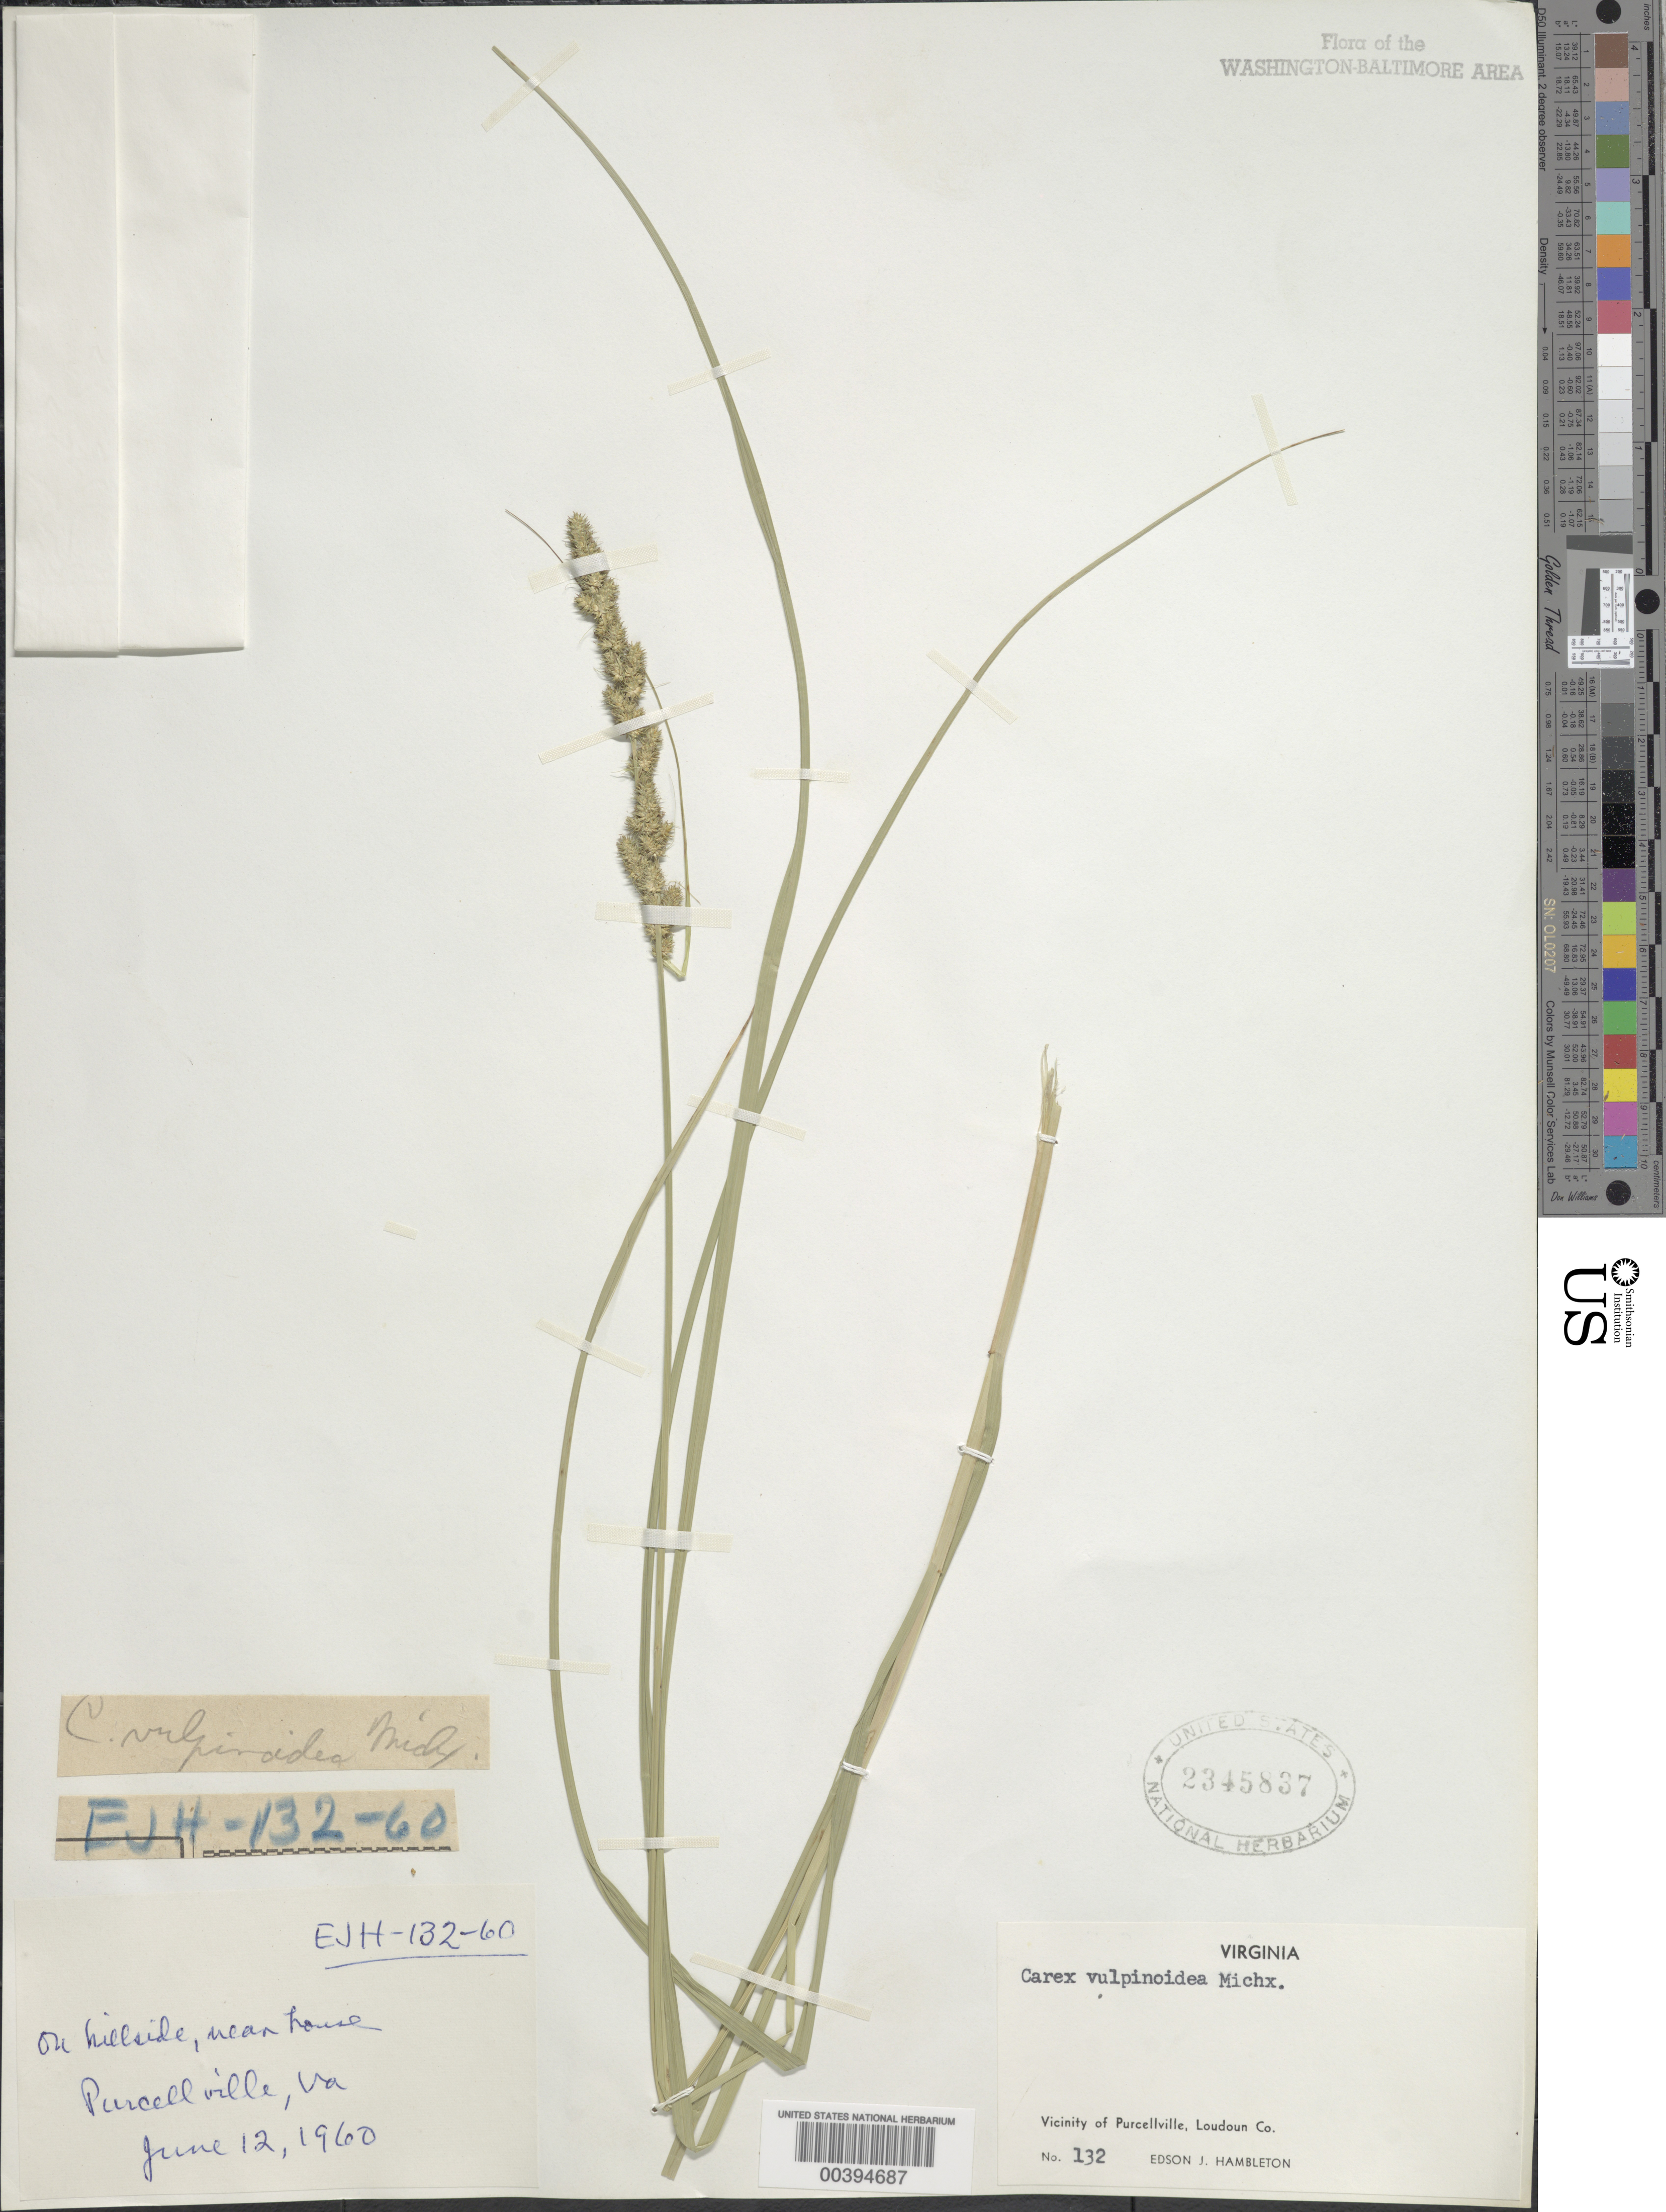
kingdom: Plantae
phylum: Tracheophyta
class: Liliopsida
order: Poales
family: Cyperaceae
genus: Carex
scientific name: Carex vulpinoidea Michx.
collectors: E. Hambleton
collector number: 132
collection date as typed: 12 Jun 1960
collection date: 1960-06-12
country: United States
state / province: Virginia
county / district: Loudoun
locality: Purcellville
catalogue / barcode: US 2345837